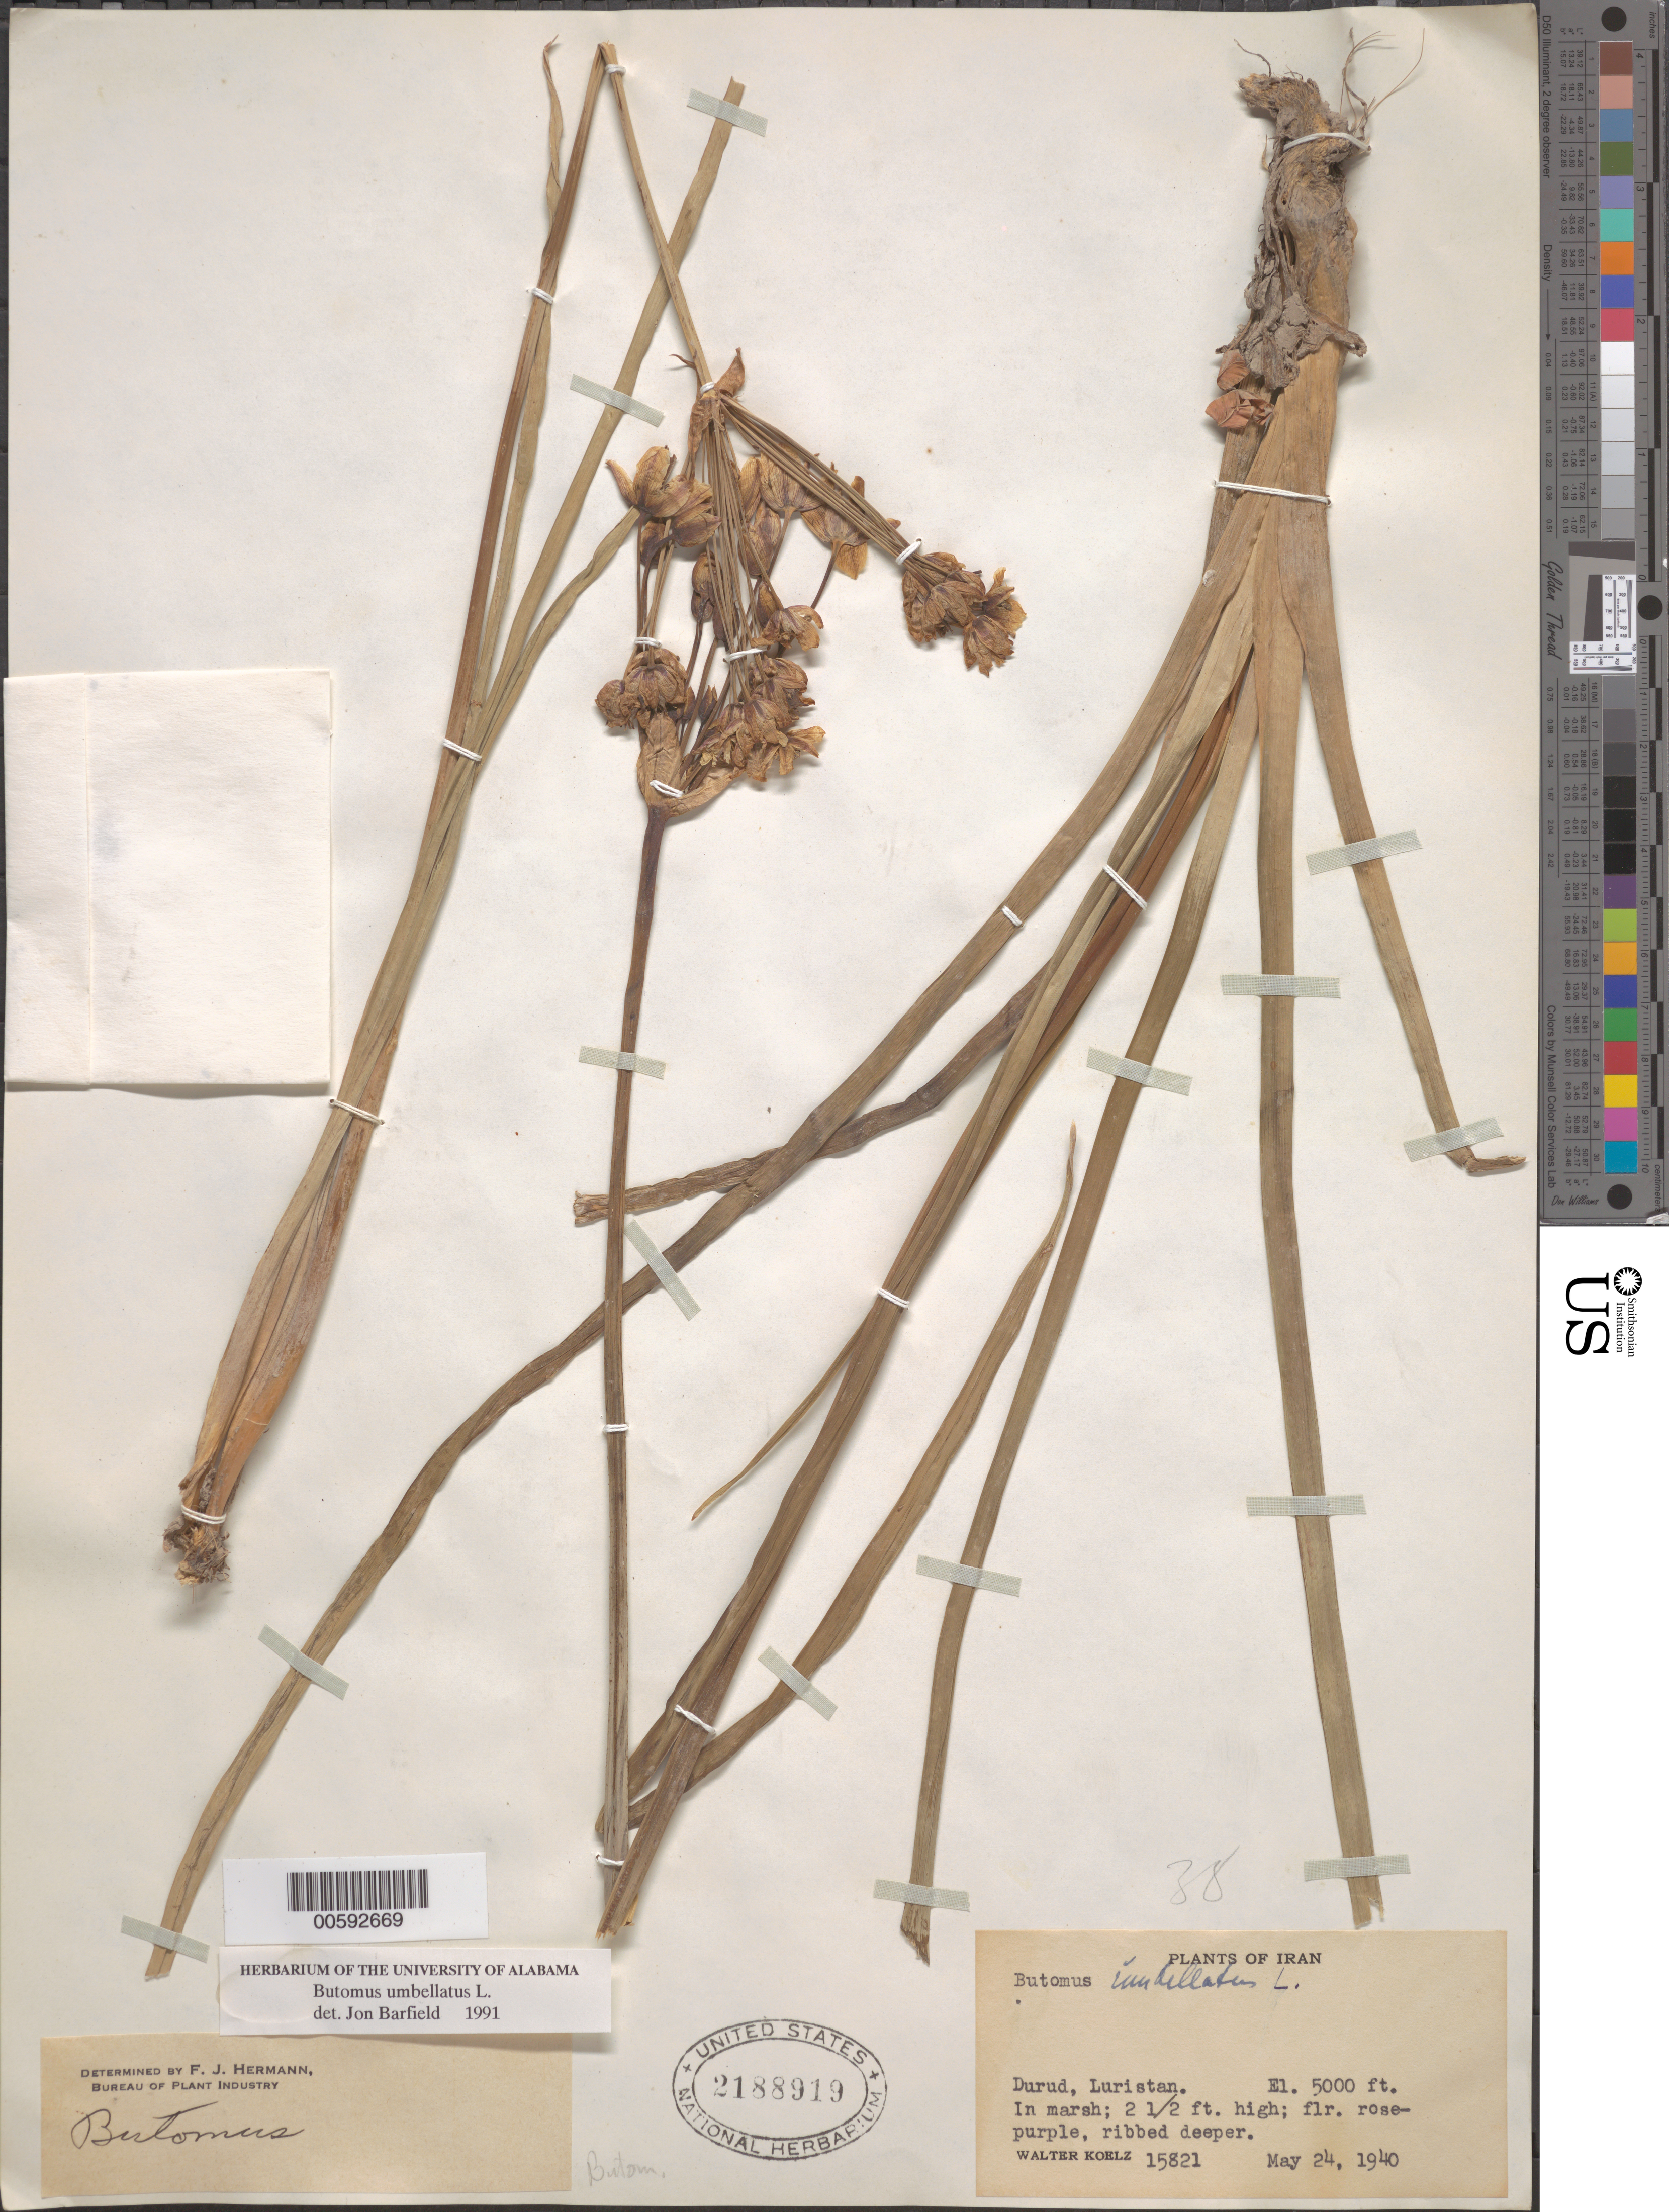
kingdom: Plantae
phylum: Tracheophyta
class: Liliopsida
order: Alismatales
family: Butomaceae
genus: Butomus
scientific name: Butomus umbellatus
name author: L.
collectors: W. N. Koelz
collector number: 15821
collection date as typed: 24 May 1940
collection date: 1940-05-24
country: Iran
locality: Durud, Luristan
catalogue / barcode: US 2188919